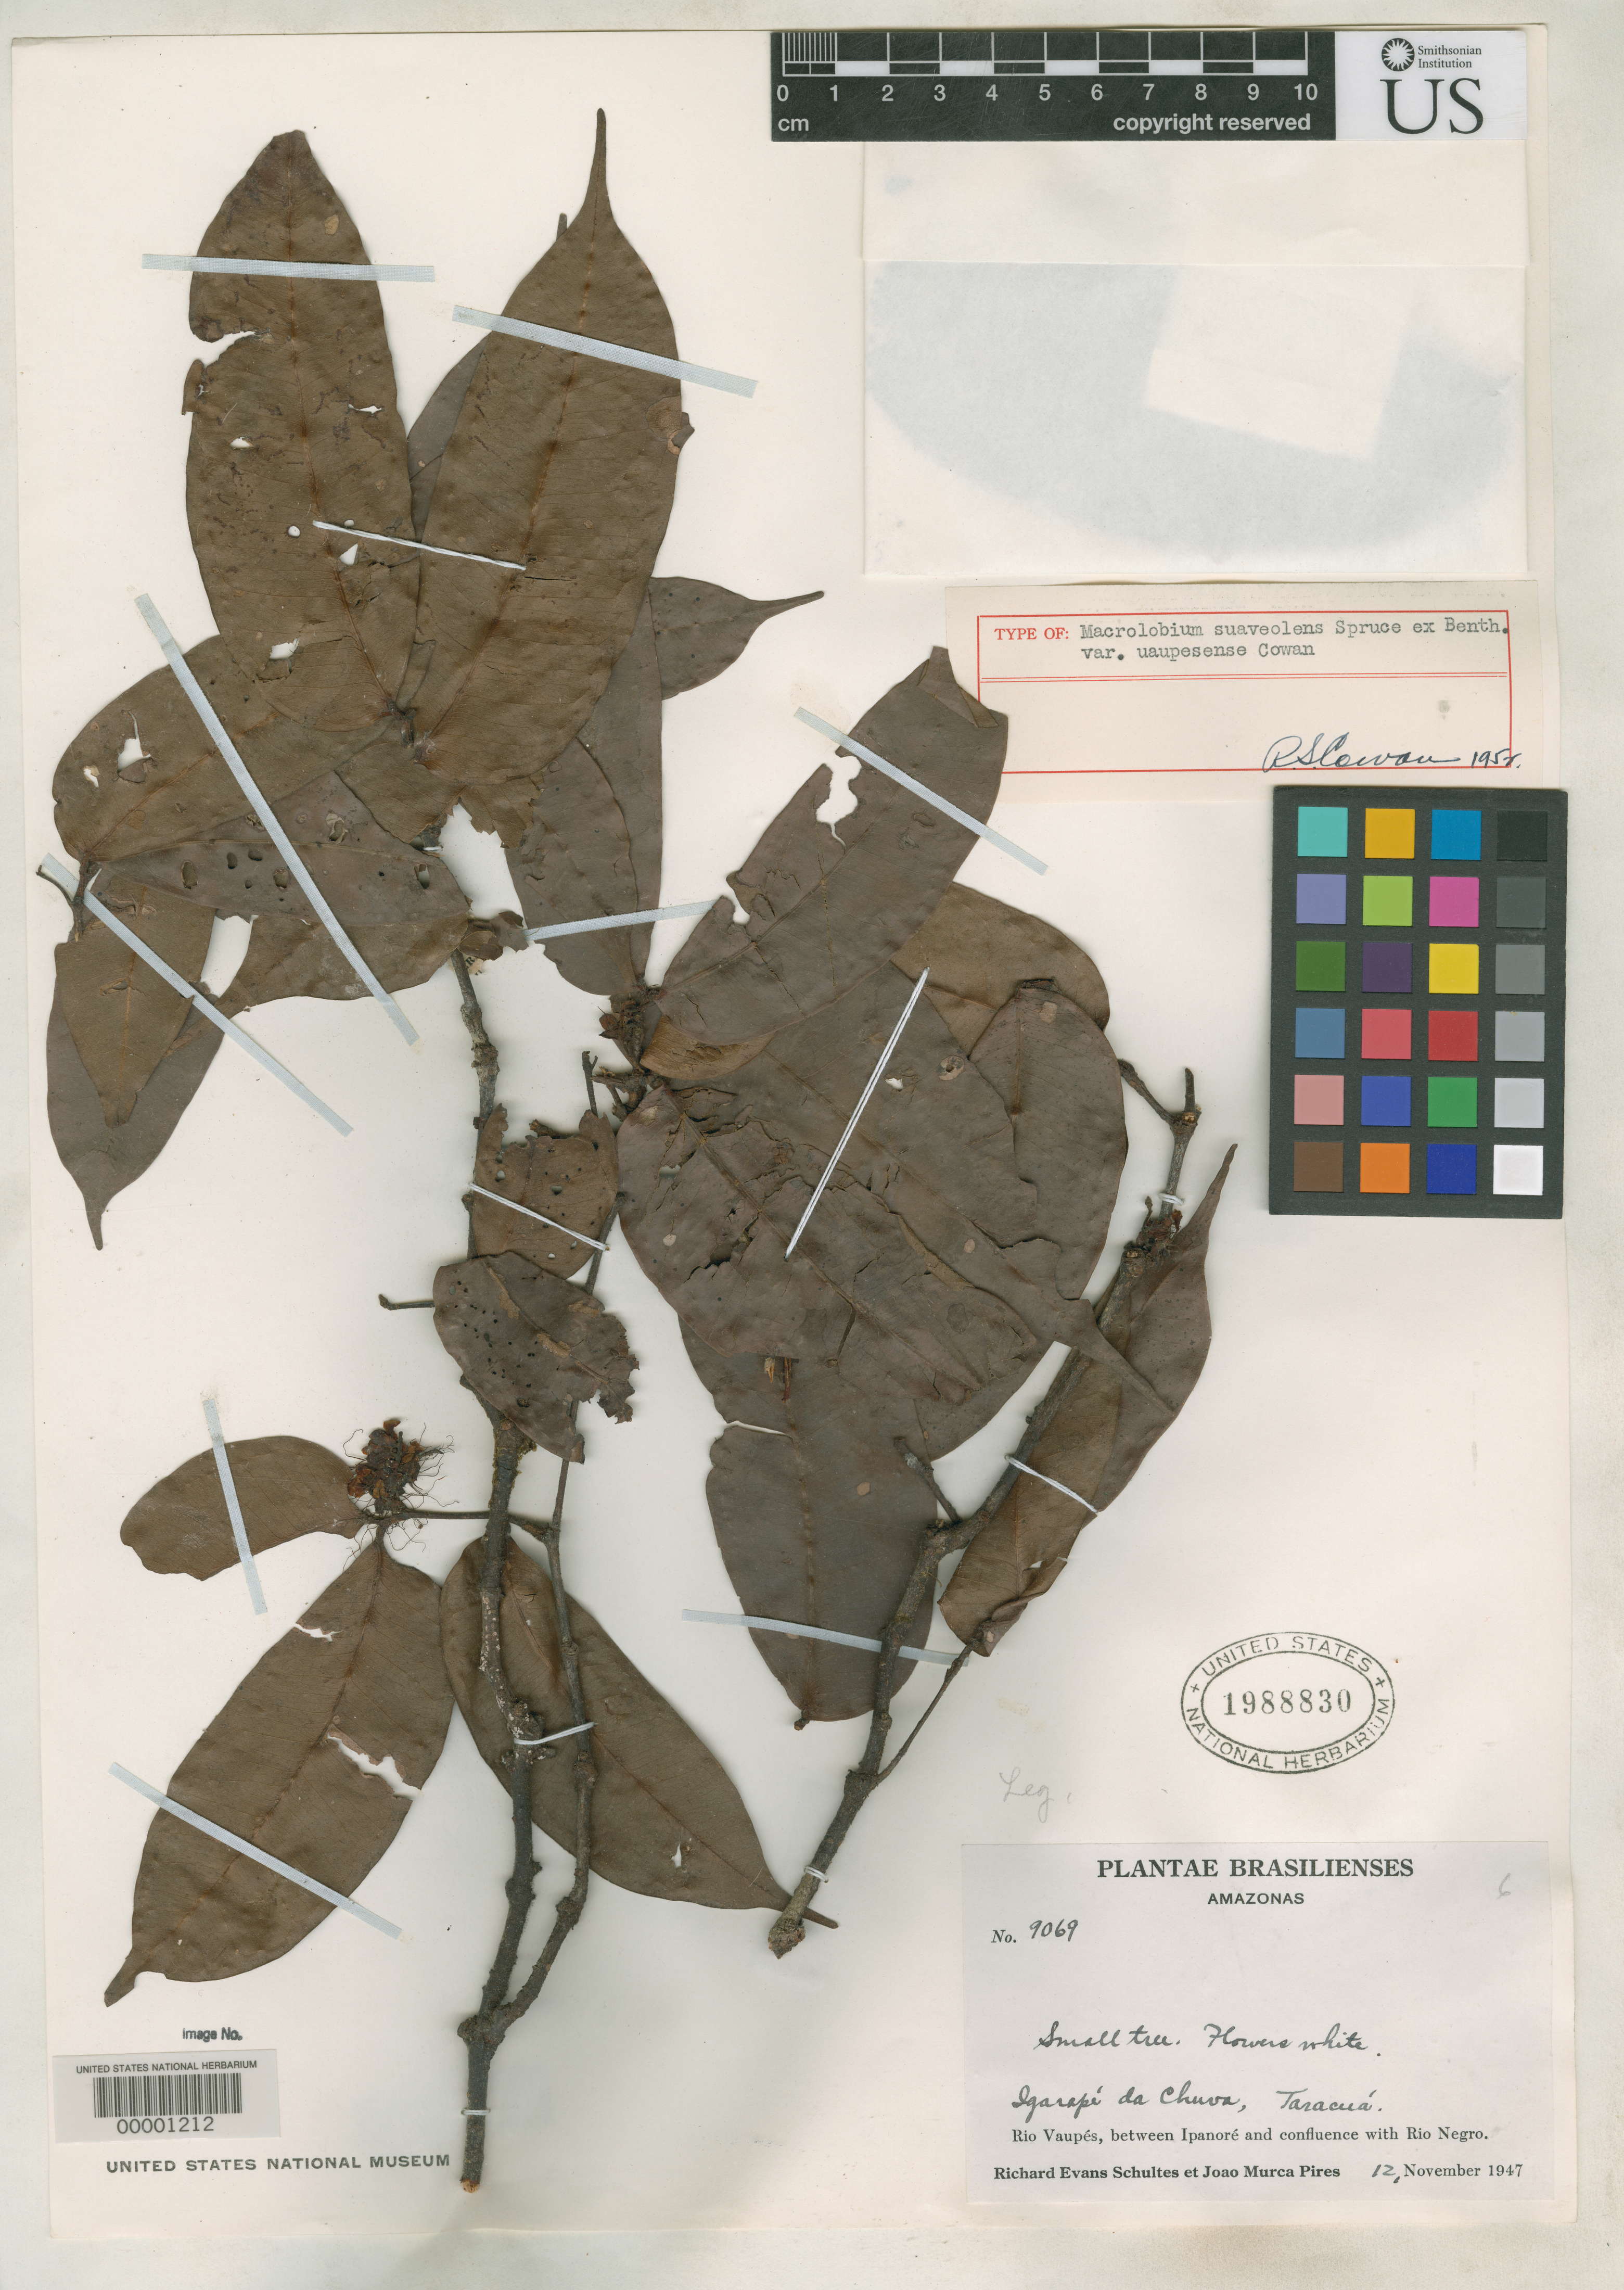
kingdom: Plantae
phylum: Tracheophyta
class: Magnoliopsida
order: Fabales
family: Fabaceae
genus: Macrolobium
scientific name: Macrolobium suaveolens var. uaupesnese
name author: R.S. Cowan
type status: Holotype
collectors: R. E. Schultes & J. M. Pires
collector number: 9069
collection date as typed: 12 Nov 1947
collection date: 1947-11-12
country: Brazil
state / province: Amazonas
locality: Rio Vaupes, Igarape da Chuva, Taracua, between Ipanore and Confluence with Rio Negro.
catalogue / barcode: US 1988830